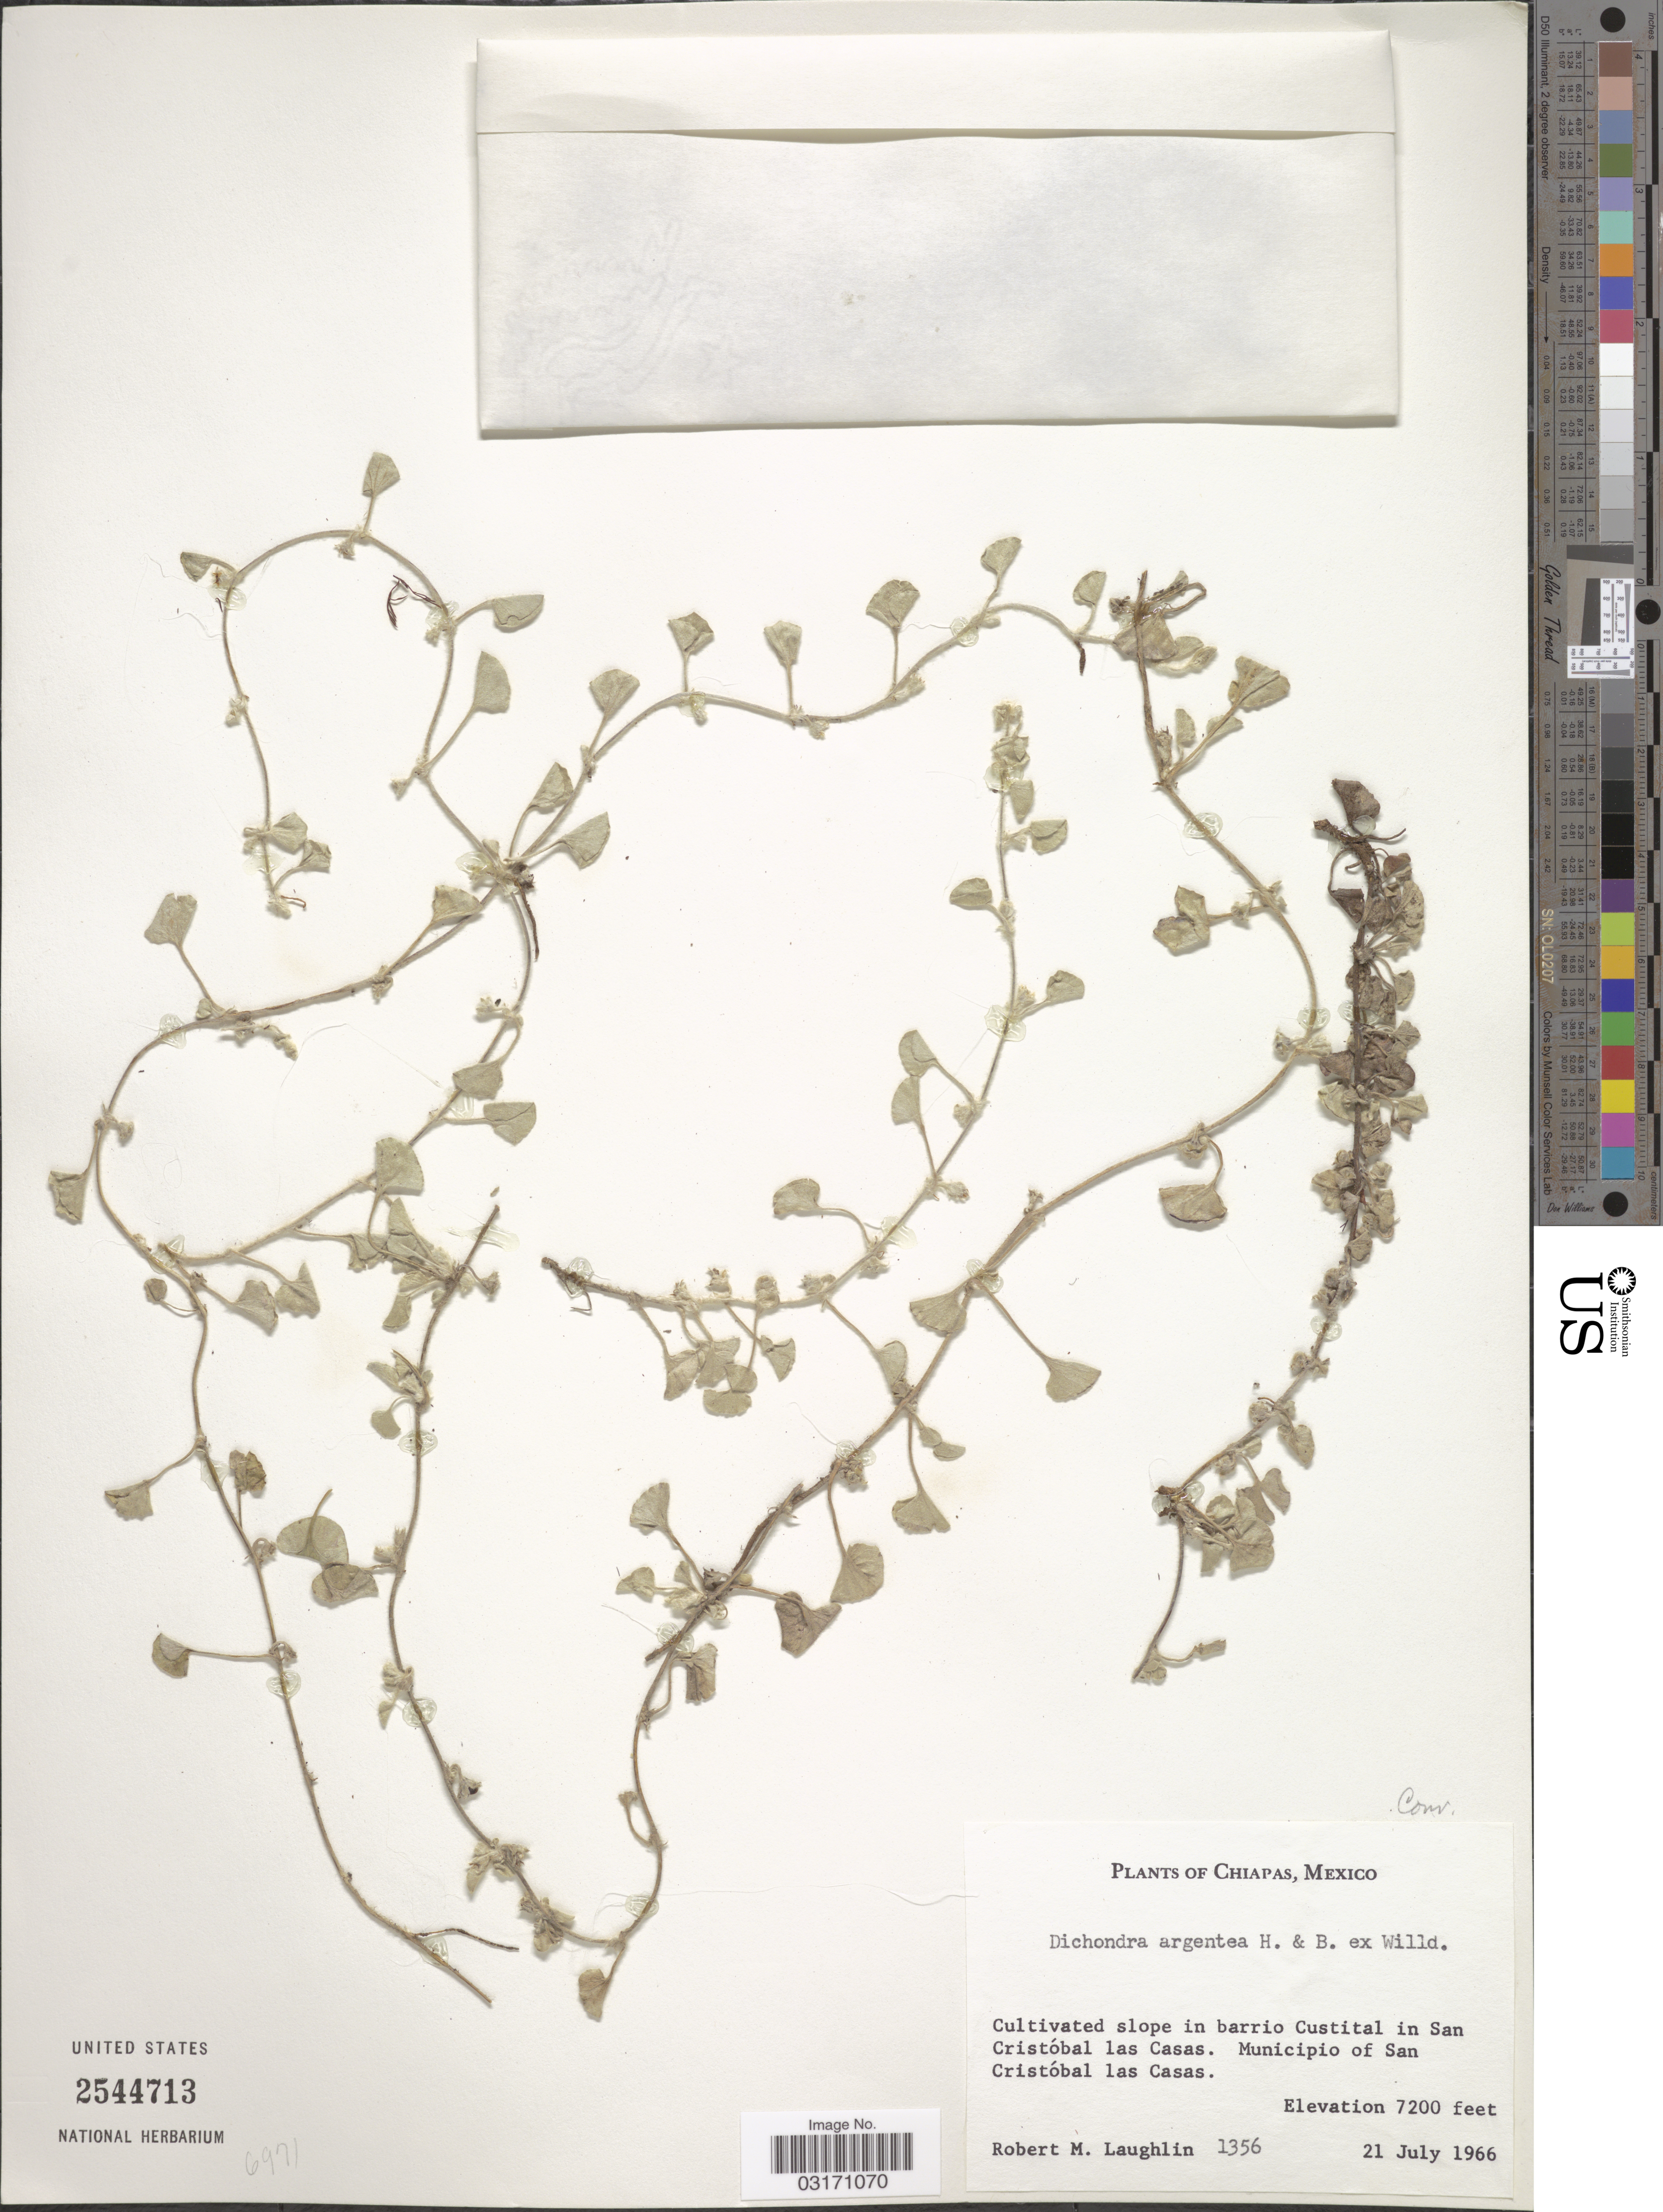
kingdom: Plantae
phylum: Tracheophyta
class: Magnoliopsida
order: Solanales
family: Convolvulaceae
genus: Dichondra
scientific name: Dichondra argentea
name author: Humb. & Bonpl. ex Willd.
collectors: R. M. Laughlin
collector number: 1356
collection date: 1966-07-21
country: Mexico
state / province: Chiapas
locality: Slope in barrio Custital in San Cristóbal las Casas. Municipio of San Cristóbal las Casas.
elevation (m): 2195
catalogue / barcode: US 2544713